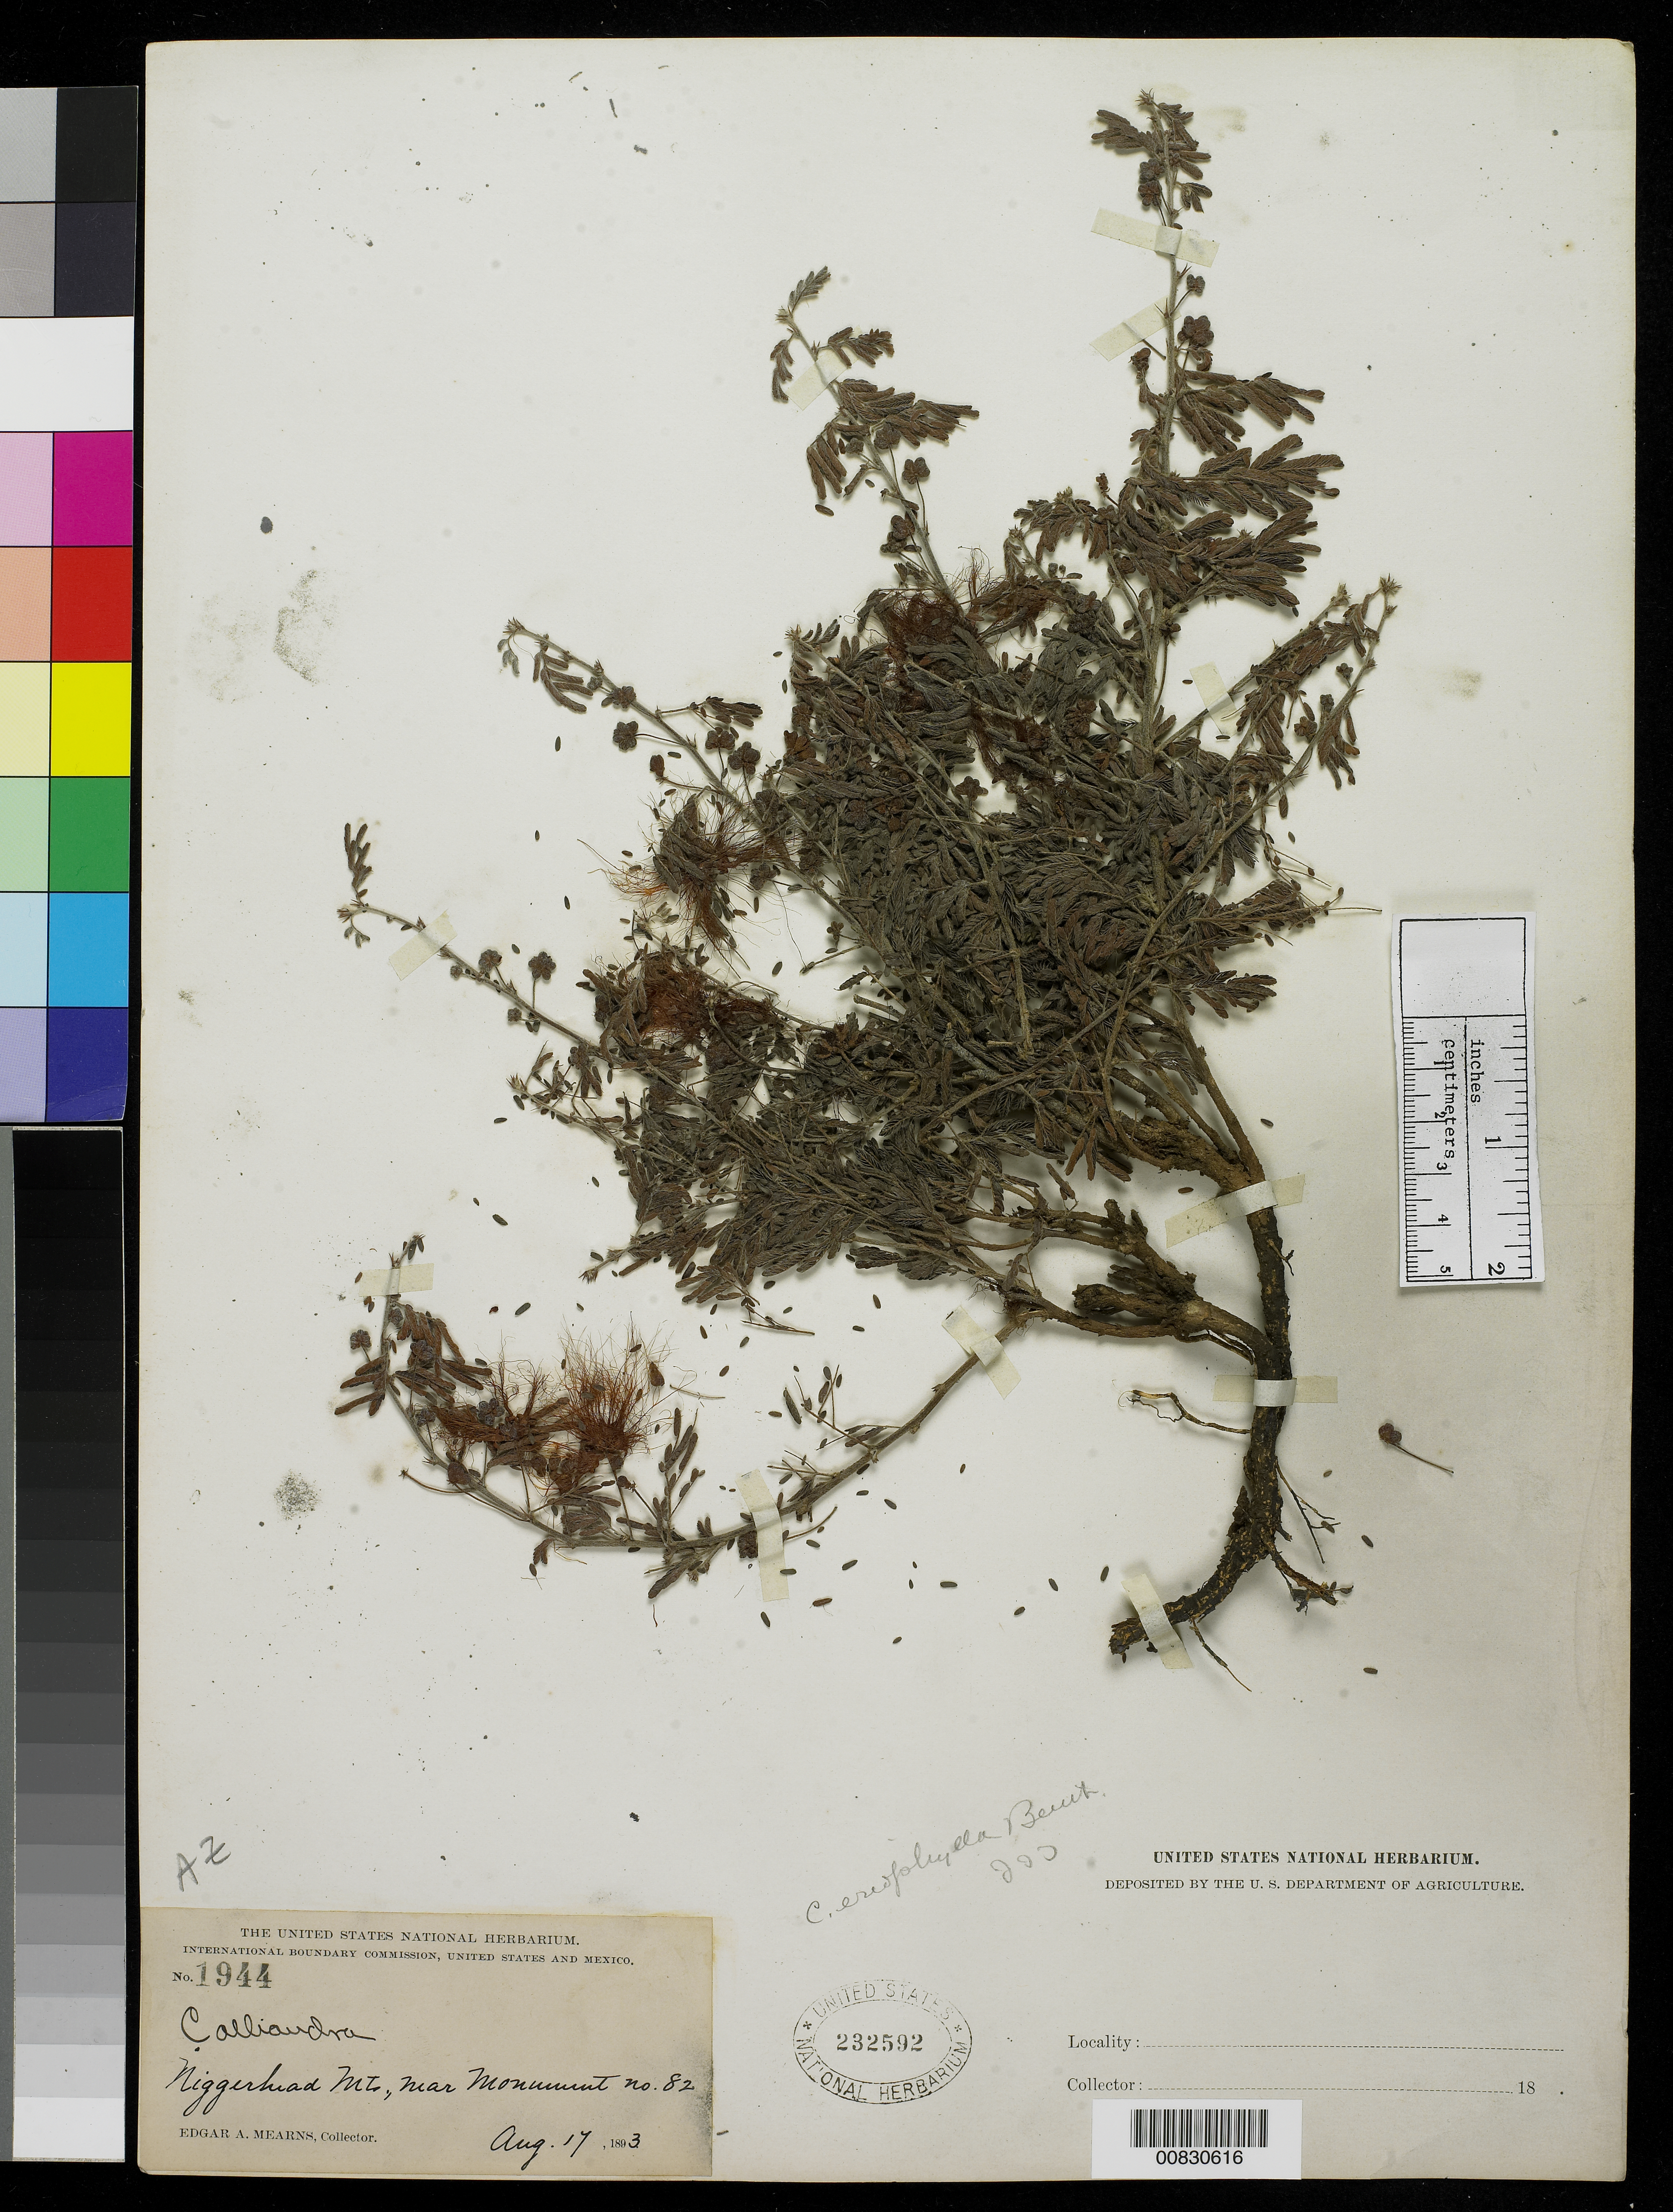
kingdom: Plantae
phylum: Tracheophyta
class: Magnoliopsida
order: Fabales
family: Fabaceae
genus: Calliandra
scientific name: Calliandra eriophylla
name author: Benth.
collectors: E. A. Mearns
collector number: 1944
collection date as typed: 17 Aug 1893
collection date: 1893-08-17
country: United States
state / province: Arizona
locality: Niggerhead Mts., near monument no. 82.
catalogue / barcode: US 232592